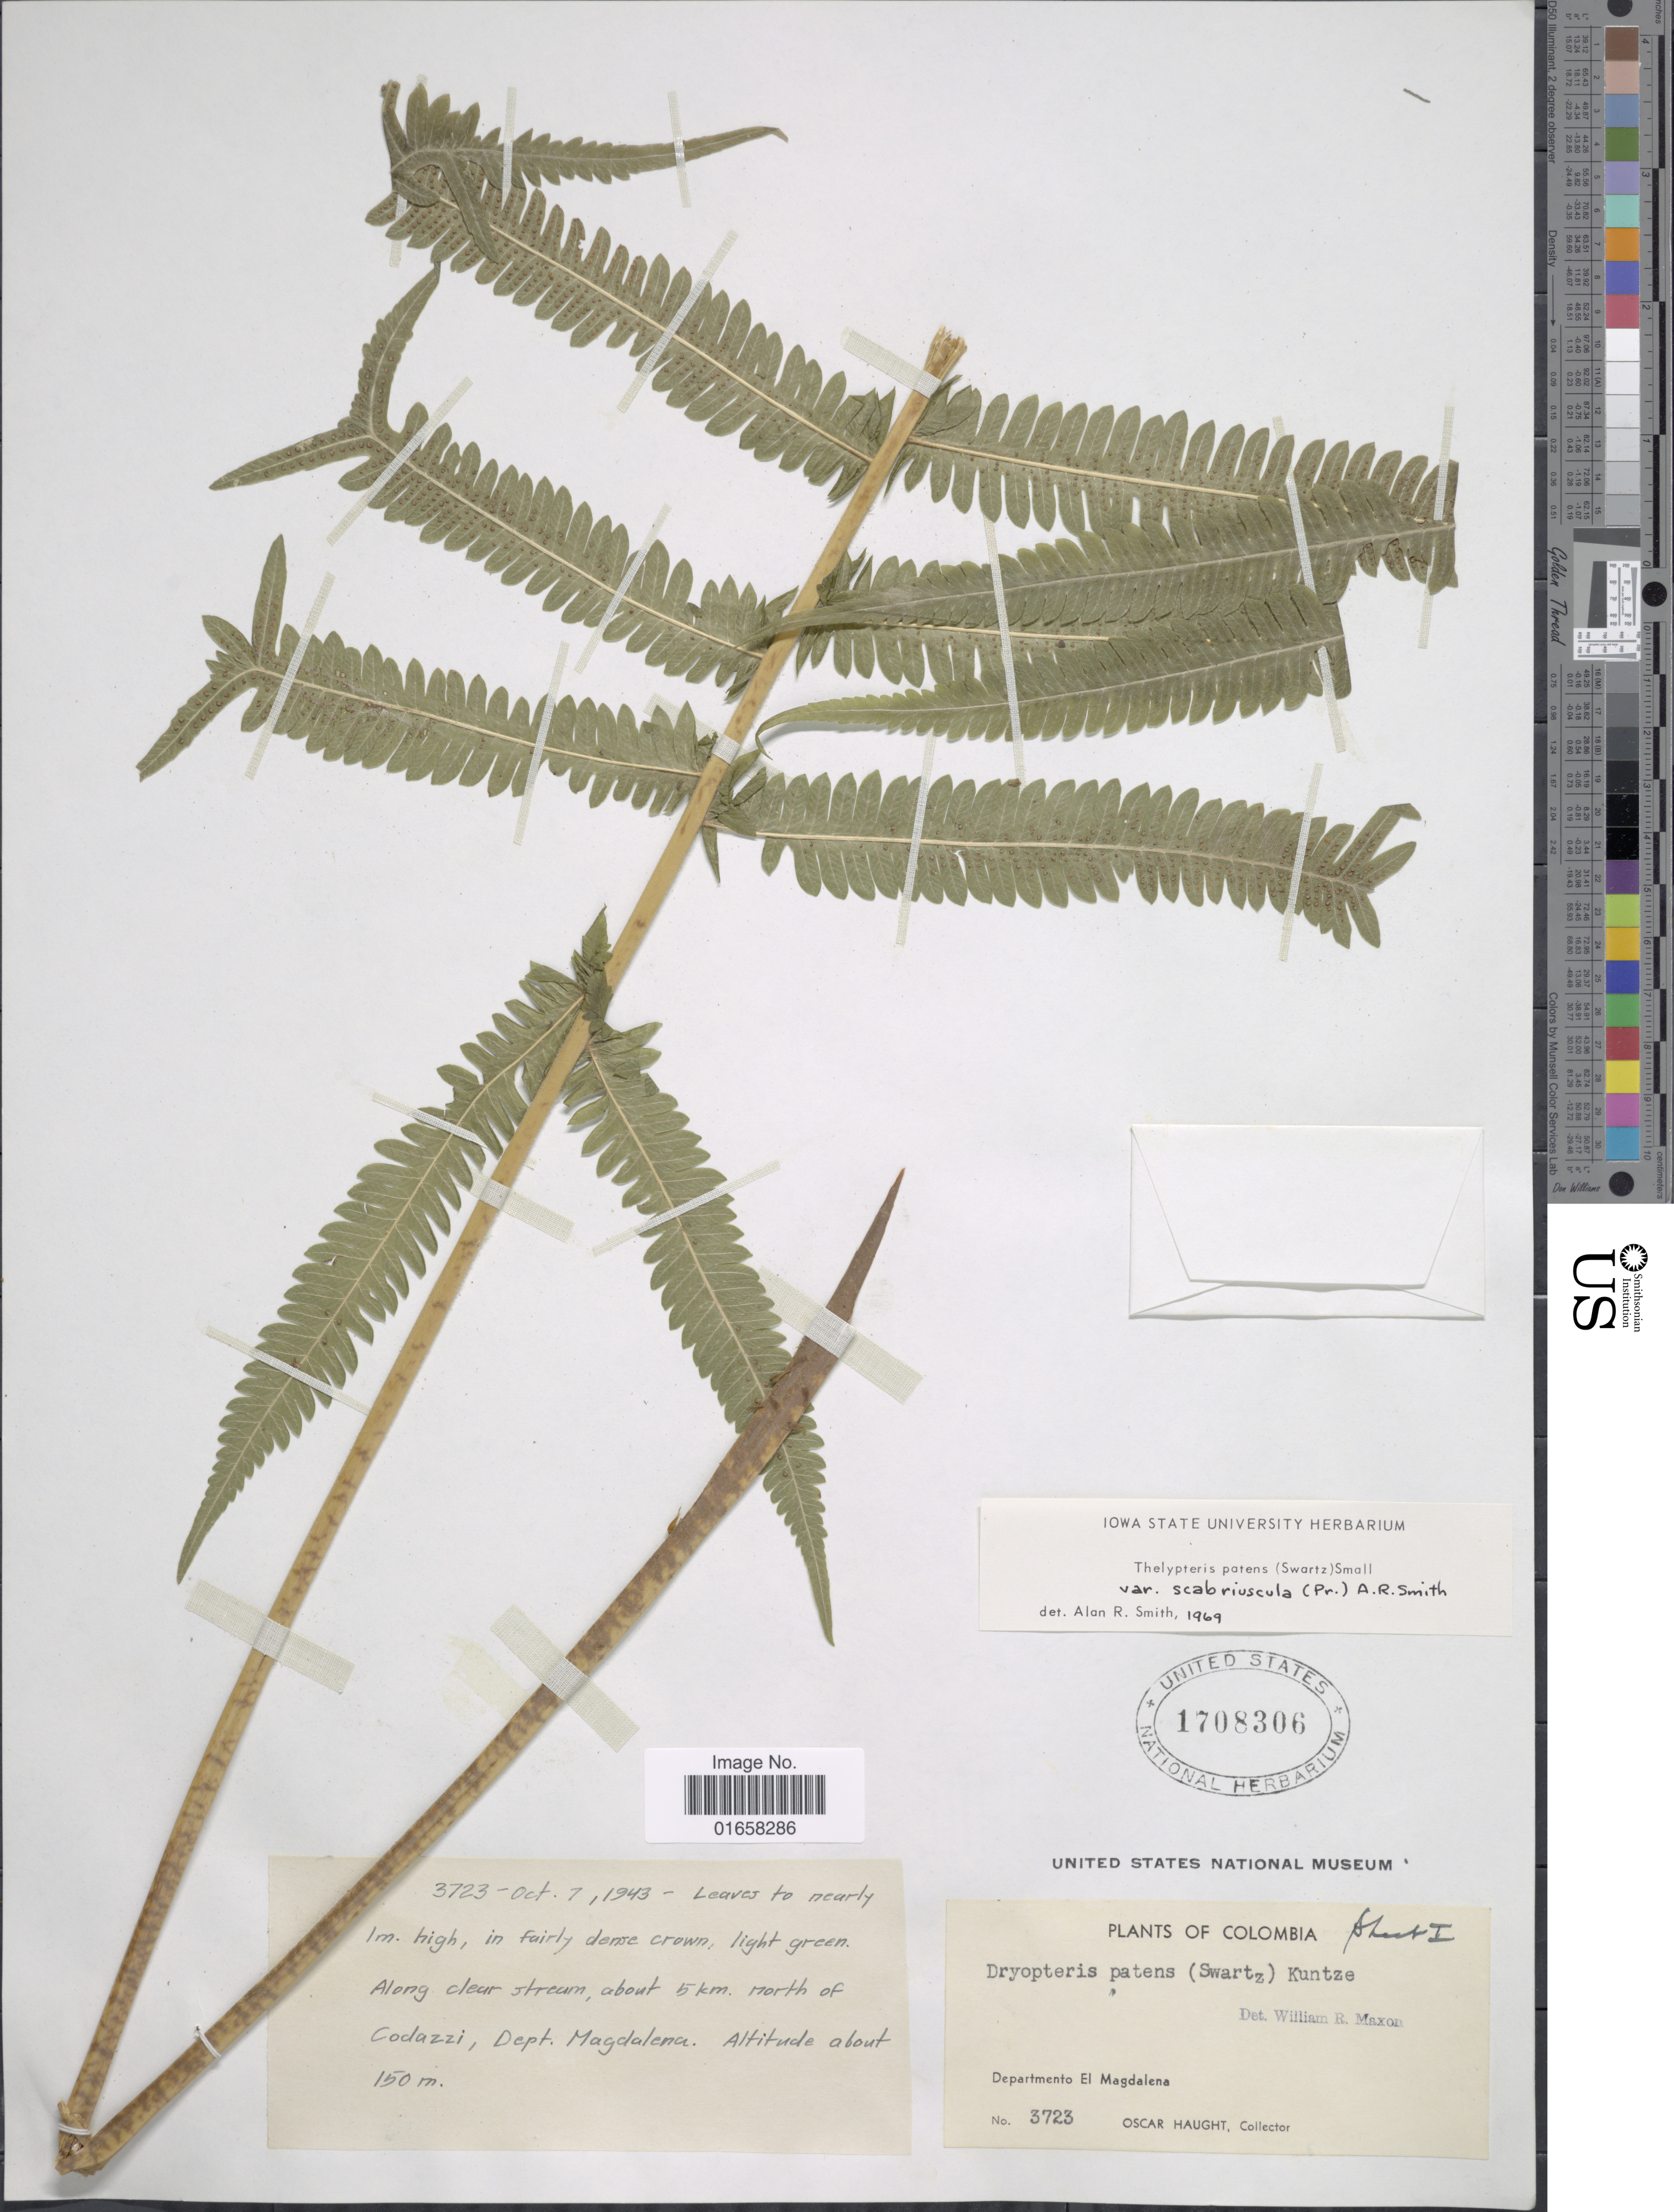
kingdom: Plantae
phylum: Tracheophyta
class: Polypodiopsida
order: Polypodiales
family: Thelypteridaceae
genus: Christella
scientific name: Christella patens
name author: (Sw.) Holttum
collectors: O. L. Haught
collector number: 3723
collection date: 1943-10-07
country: Colombia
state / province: Magdalena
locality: Departmento El Magdalena. Along clear stream, abou t4 km north of Codazzi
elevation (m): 150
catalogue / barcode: US 1708306